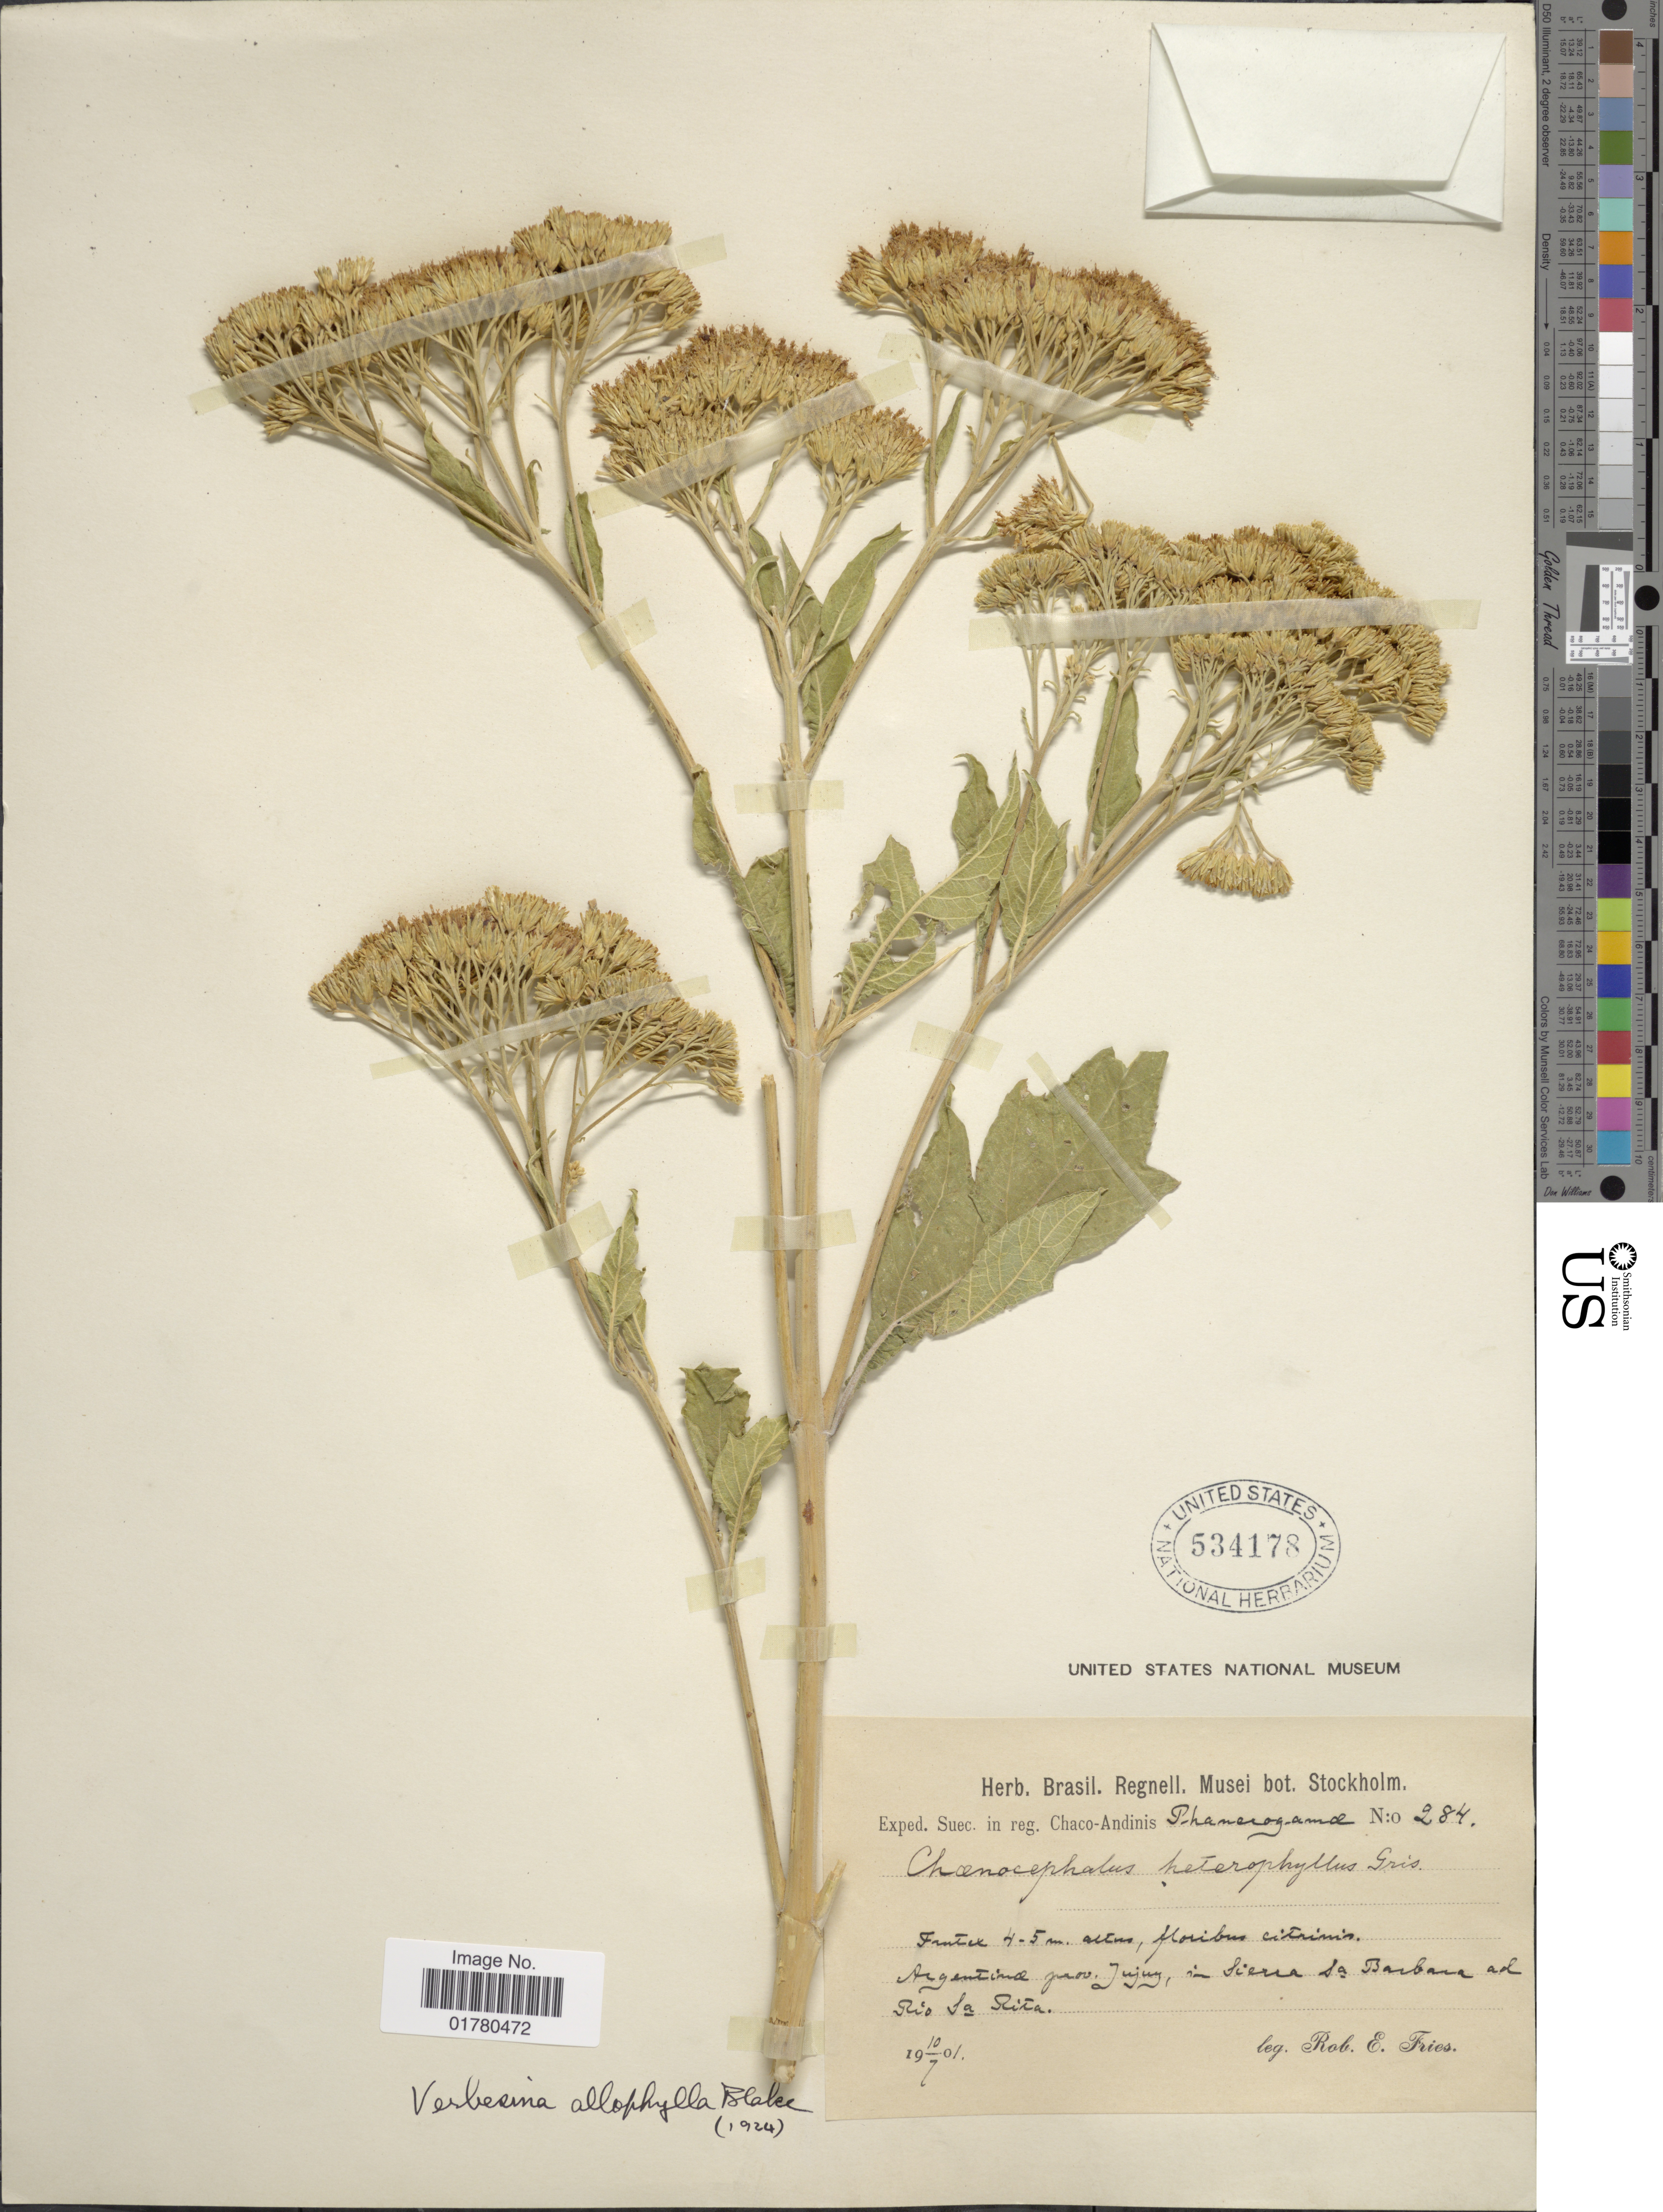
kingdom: Plantae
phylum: Tracheophyta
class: Magnoliopsida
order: Asterales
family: Asteraceae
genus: Verbesina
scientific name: Verbesina allophylla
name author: Blake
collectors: R. E. Fries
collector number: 284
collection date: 1901-07-10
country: Argentina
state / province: Jujuy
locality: In the Sierra Sa Barbara ad Rio Sa Rita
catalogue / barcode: US 534178